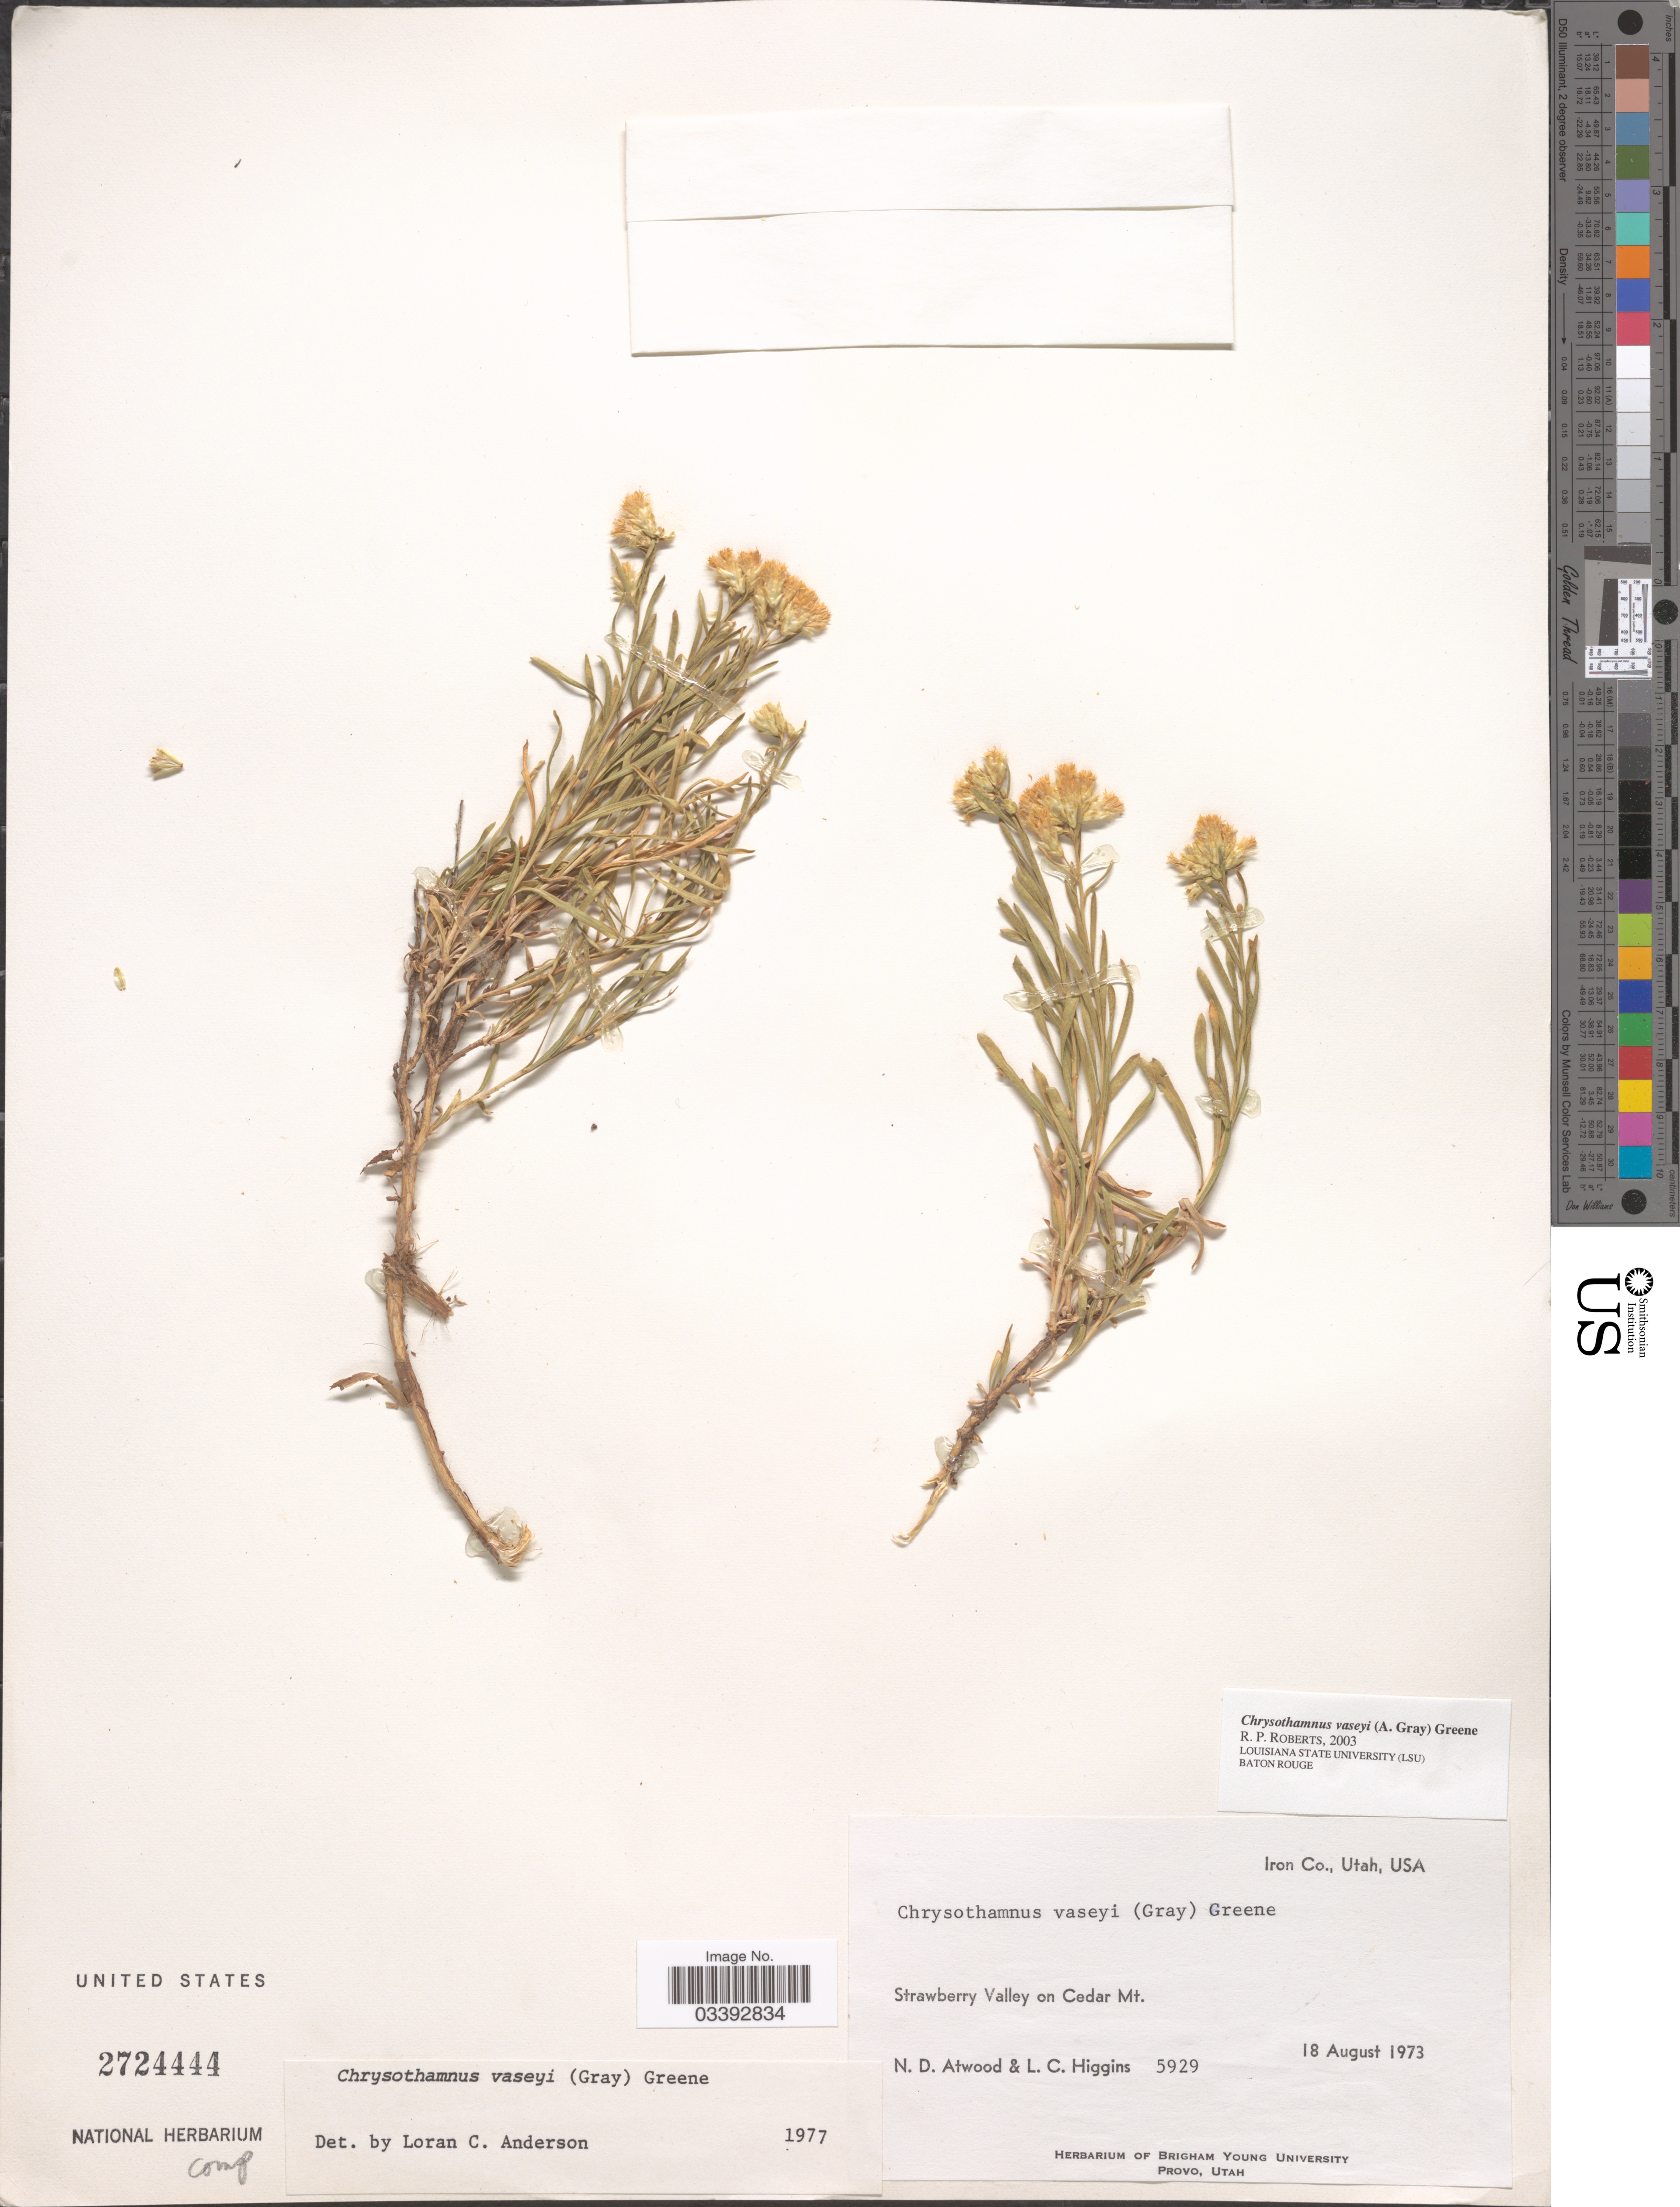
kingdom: Plantae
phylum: Tracheophyta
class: Magnoliopsida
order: Asterales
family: Asteraceae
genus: Chrysothamnus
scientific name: Chrysothamnus vaseyi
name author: (A. Gray) Greene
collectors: N. Atwood & L. Higgins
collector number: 5929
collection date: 1973-08-18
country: United States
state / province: Utah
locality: Iron Co., Strawberry Valley on Cedar Mt.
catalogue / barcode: US 2724444